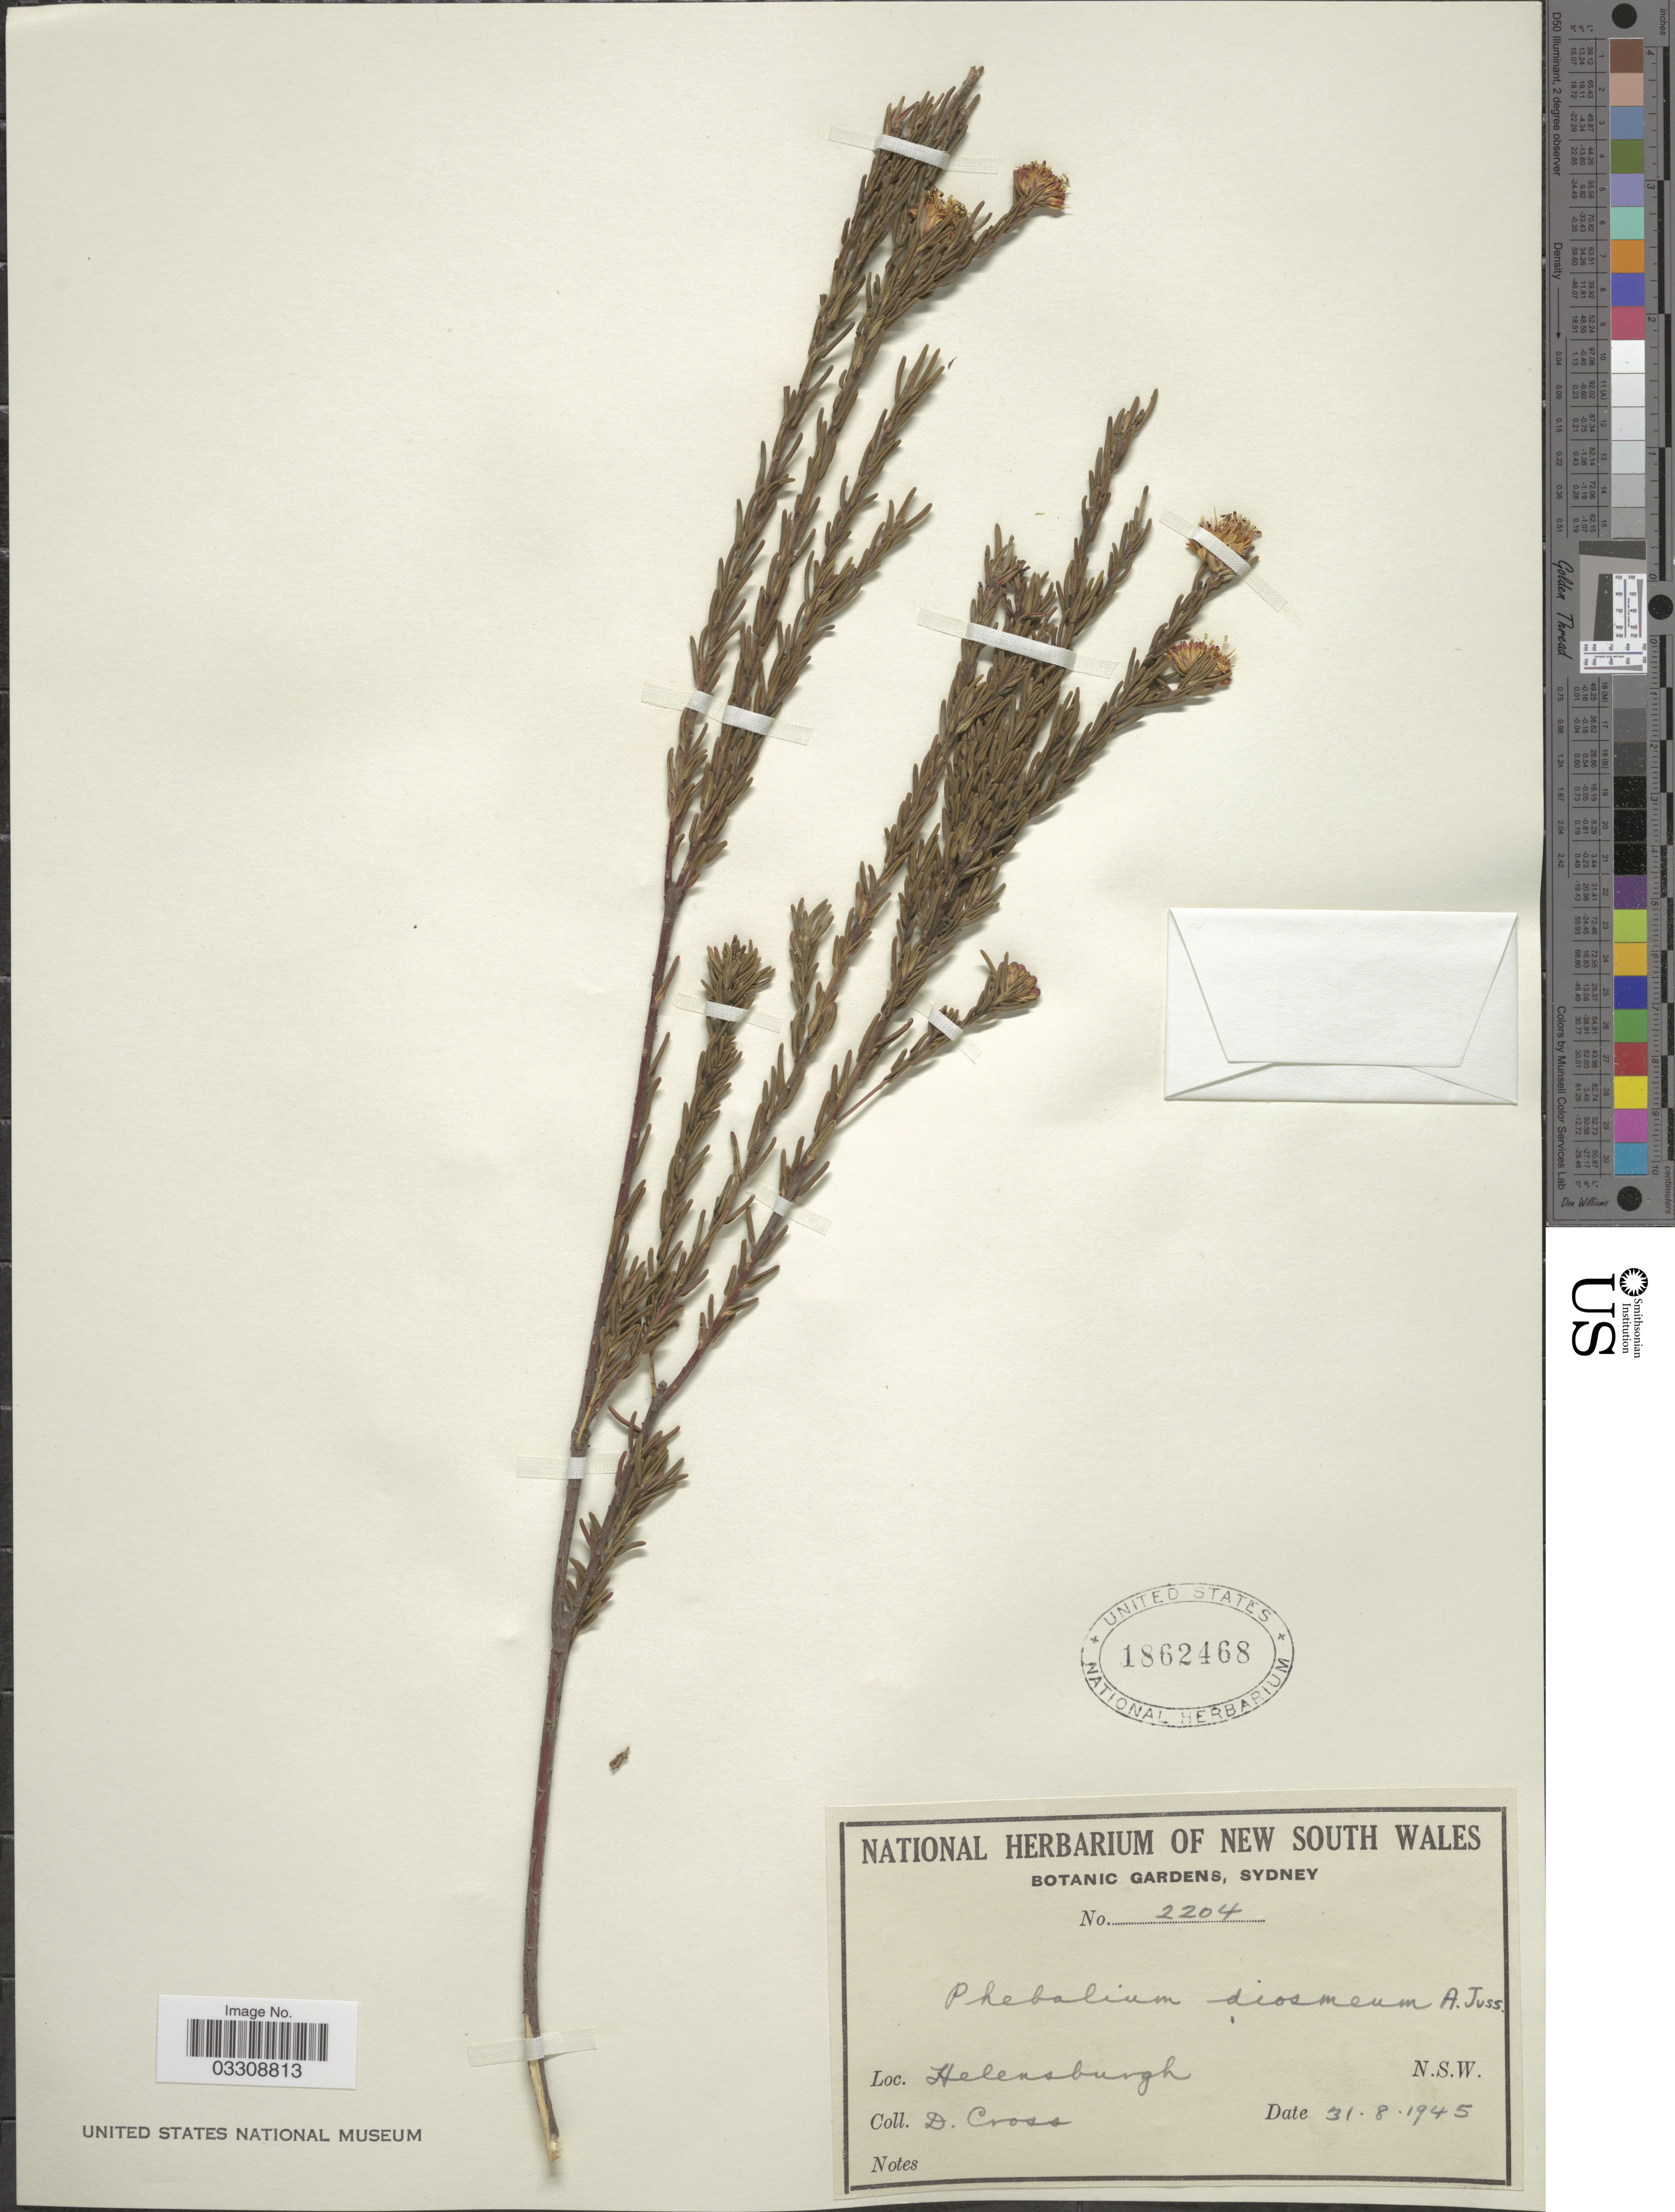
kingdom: Plantae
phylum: Tracheophyta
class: Magnoliopsida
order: Sapindales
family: Rutaceae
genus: Leionema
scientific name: Leionema diosmeum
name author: (A. Juss.) Paul G. Wilson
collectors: D. Cross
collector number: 2204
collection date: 1945-08-31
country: Australia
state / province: New South Wales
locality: Helensburgh.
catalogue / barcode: US 1862468